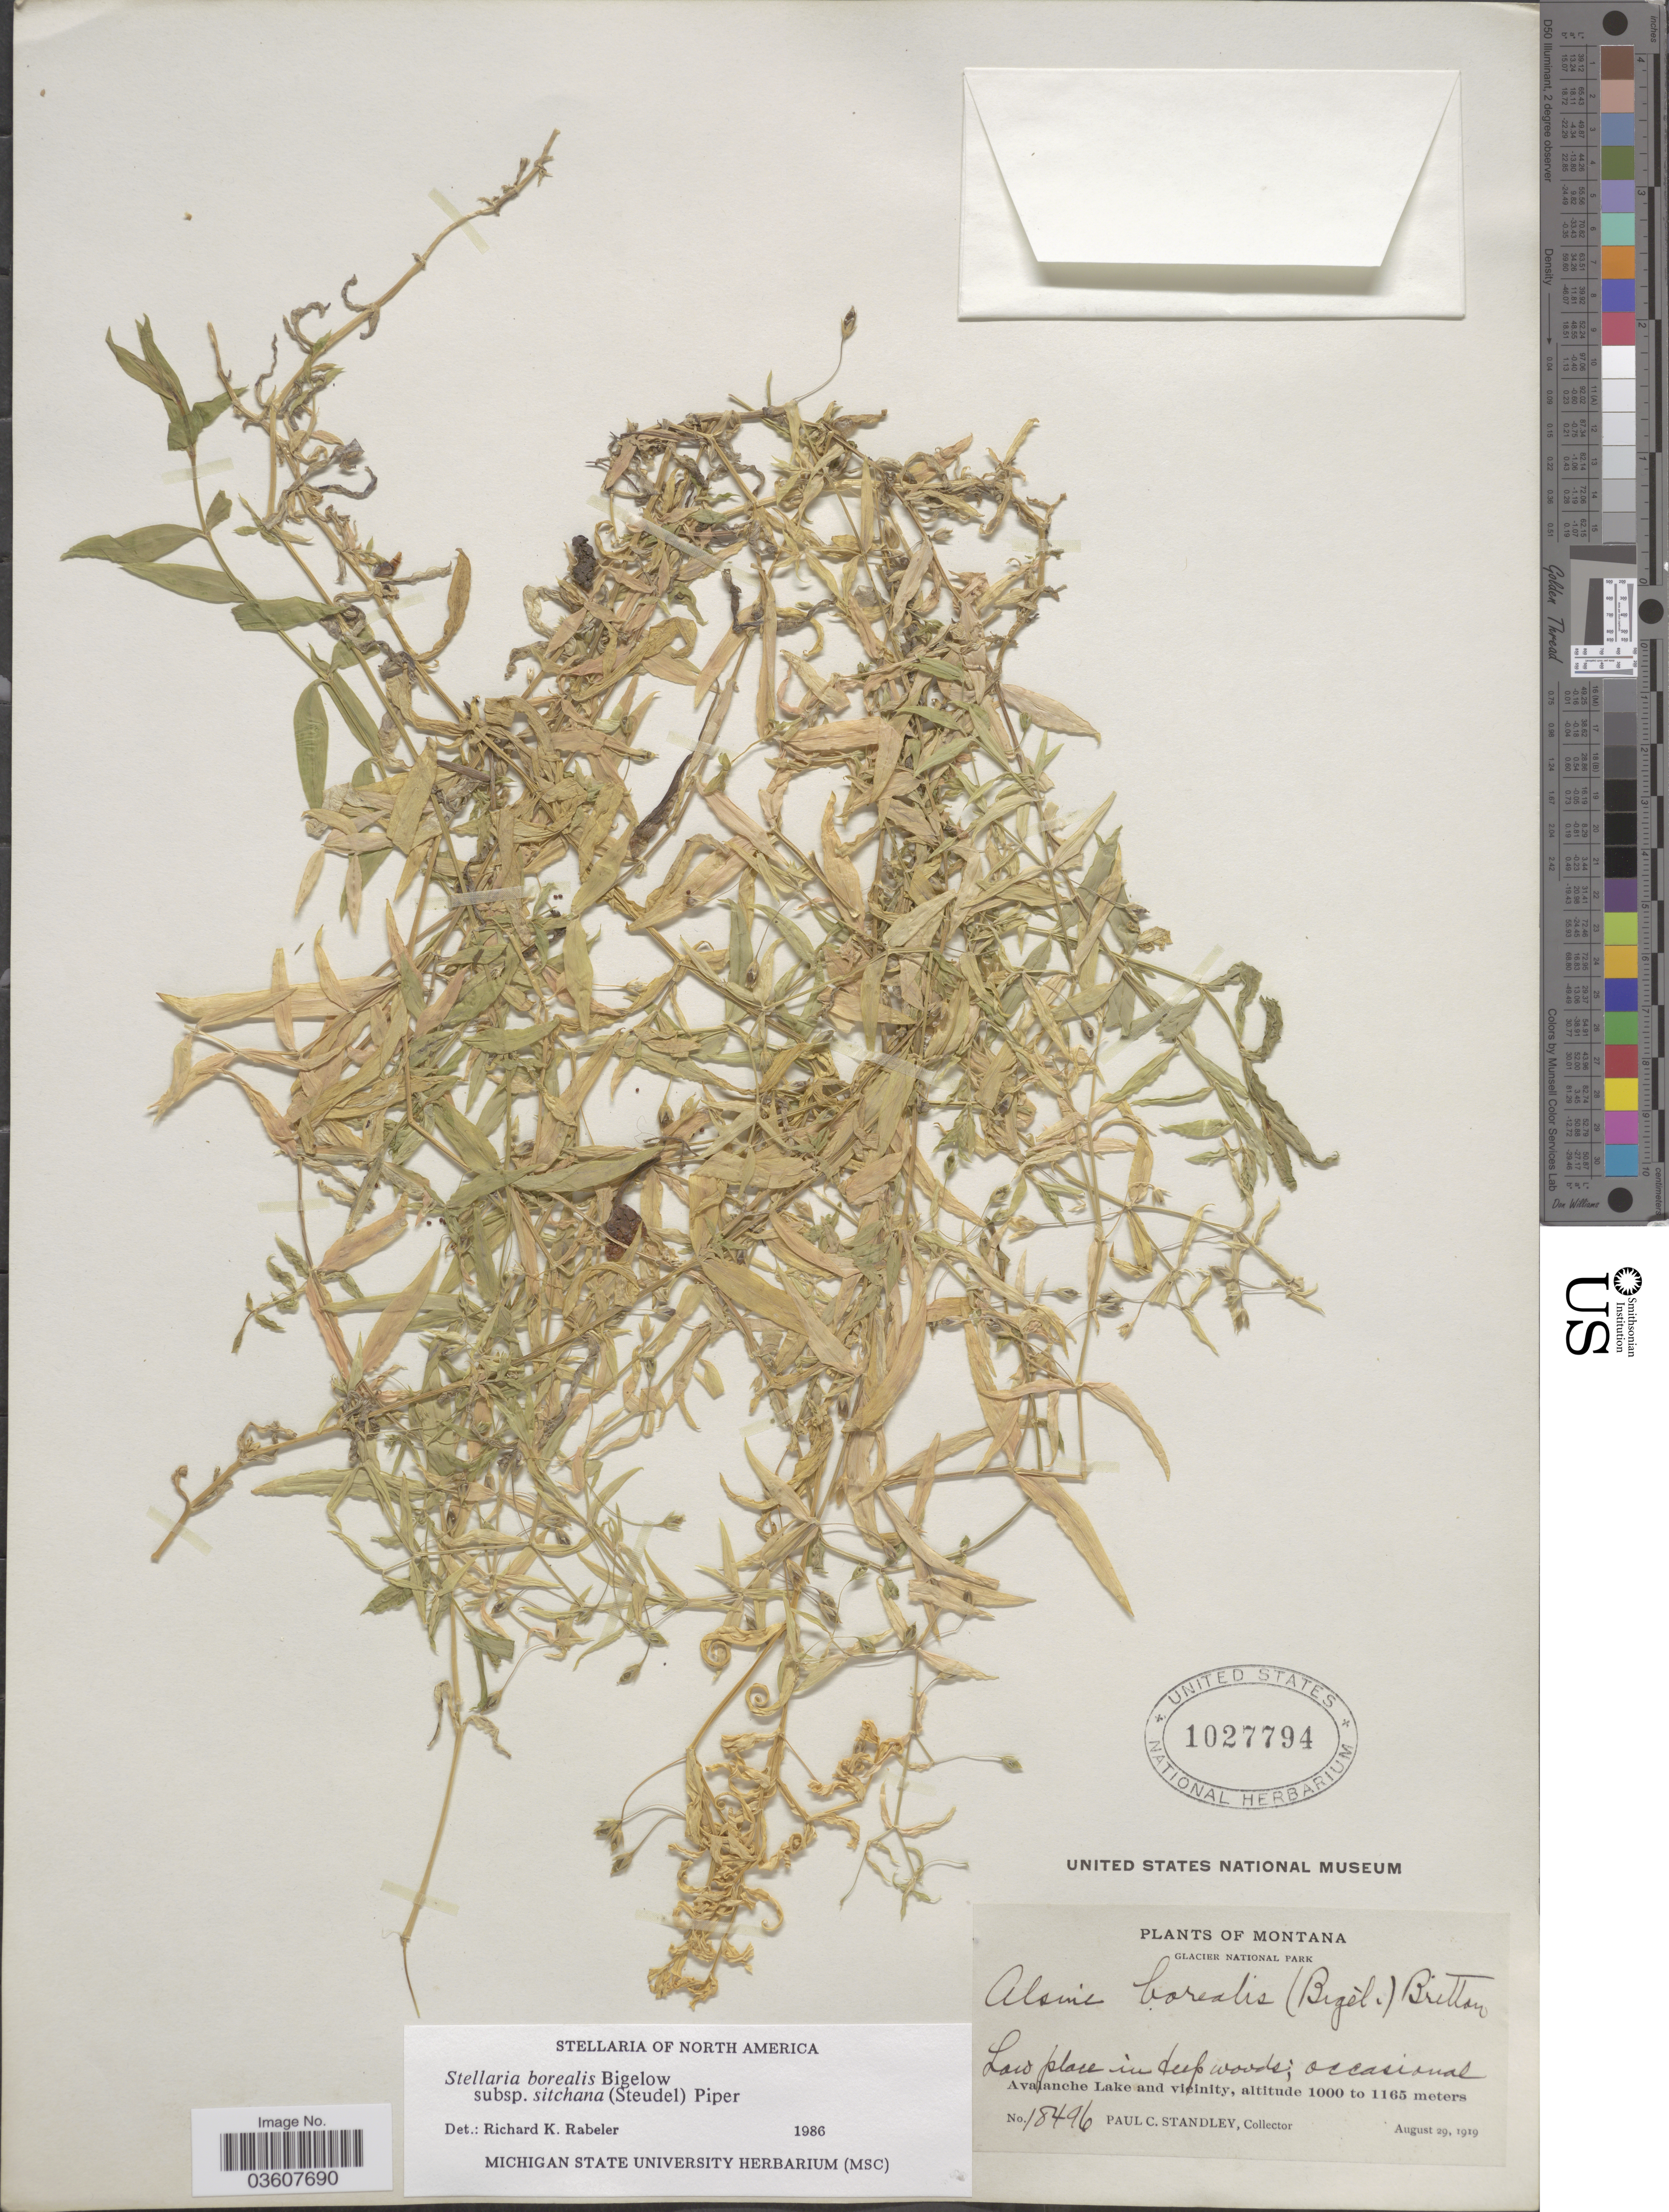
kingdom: Plantae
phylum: Tracheophyta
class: Magnoliopsida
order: Caryophyllales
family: Caryophyllaceae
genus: Stellaria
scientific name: Stellaria borealis subsp. sitchana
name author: (Steud.) Piper & Beattie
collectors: P. C. Standley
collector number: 18496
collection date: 1919-08-29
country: United States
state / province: Montana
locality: Glacier National Park. Avalanche Lake and vicinity.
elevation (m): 1000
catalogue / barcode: US 1027794